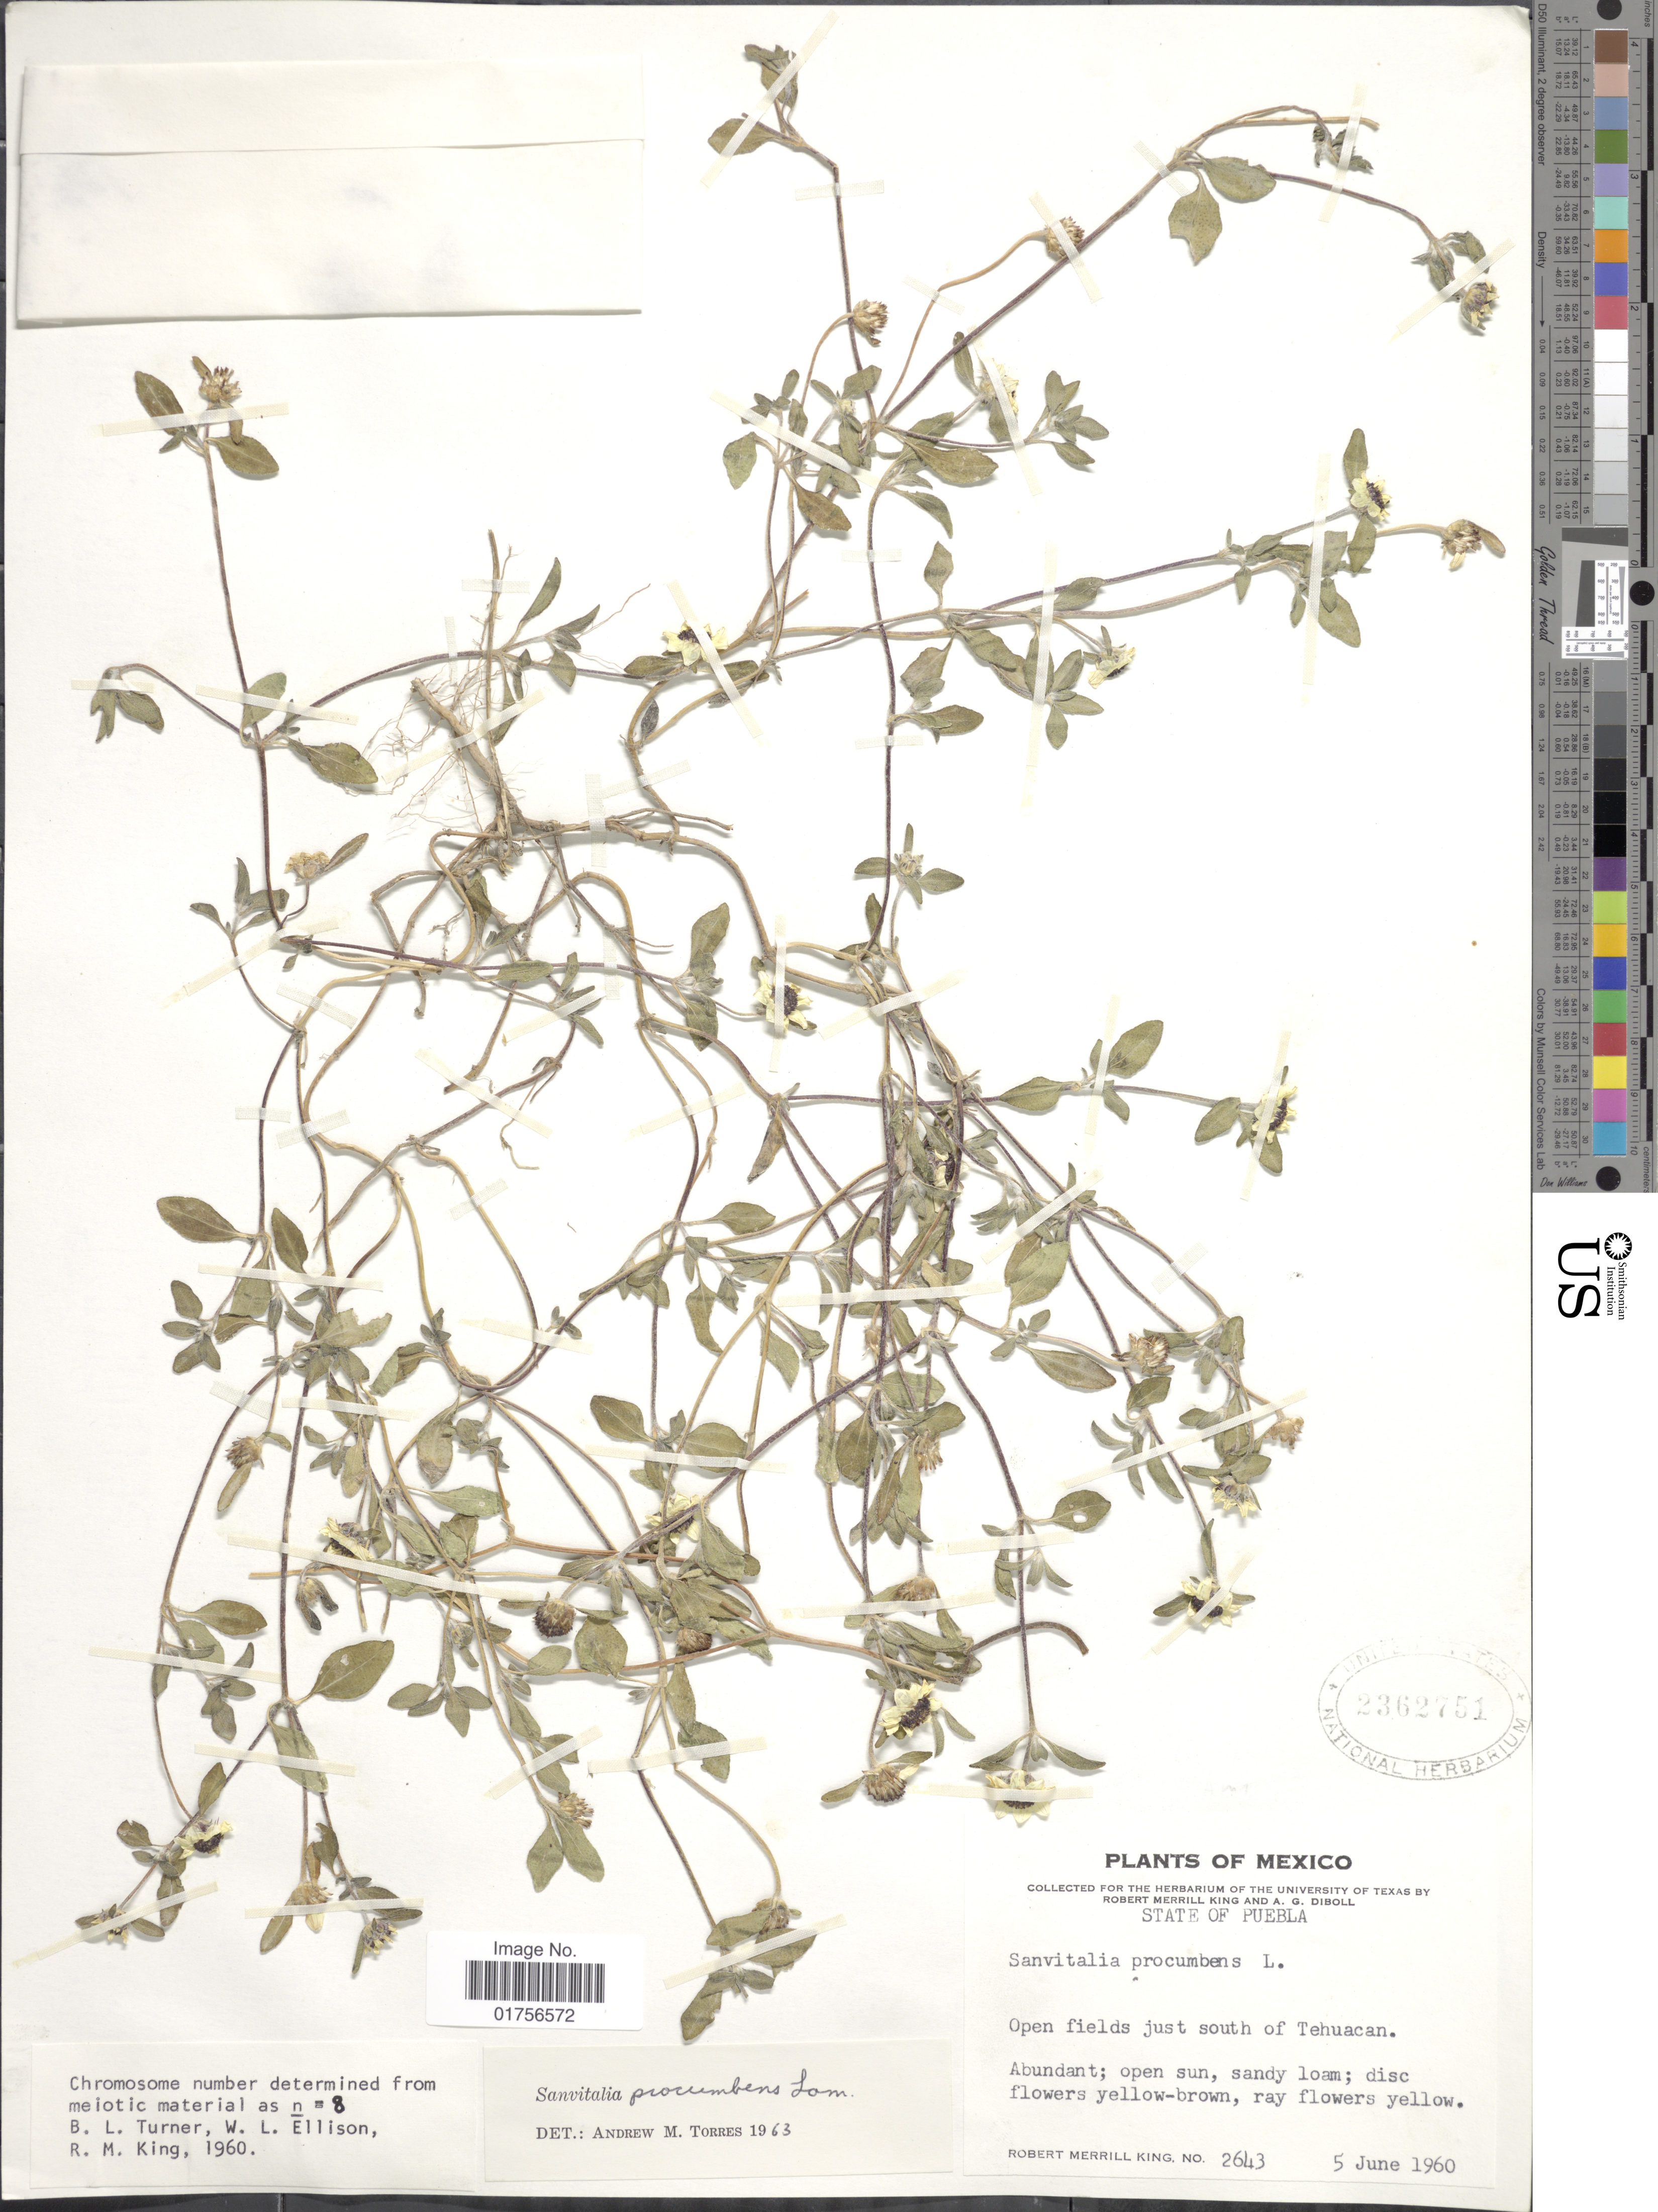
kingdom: Plantae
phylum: Tracheophyta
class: Magnoliopsida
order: Asterales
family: Asteraceae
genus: Sanvitalia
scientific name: Sanvitalia procumbens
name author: Lam.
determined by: Skibicki, Samuel V.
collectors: R. M. King & A. Diboll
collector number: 2643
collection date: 1960-06-05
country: Mexico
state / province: Puebla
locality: State of Puebla, Open fields just south of Tehuacan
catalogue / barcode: US 2362751